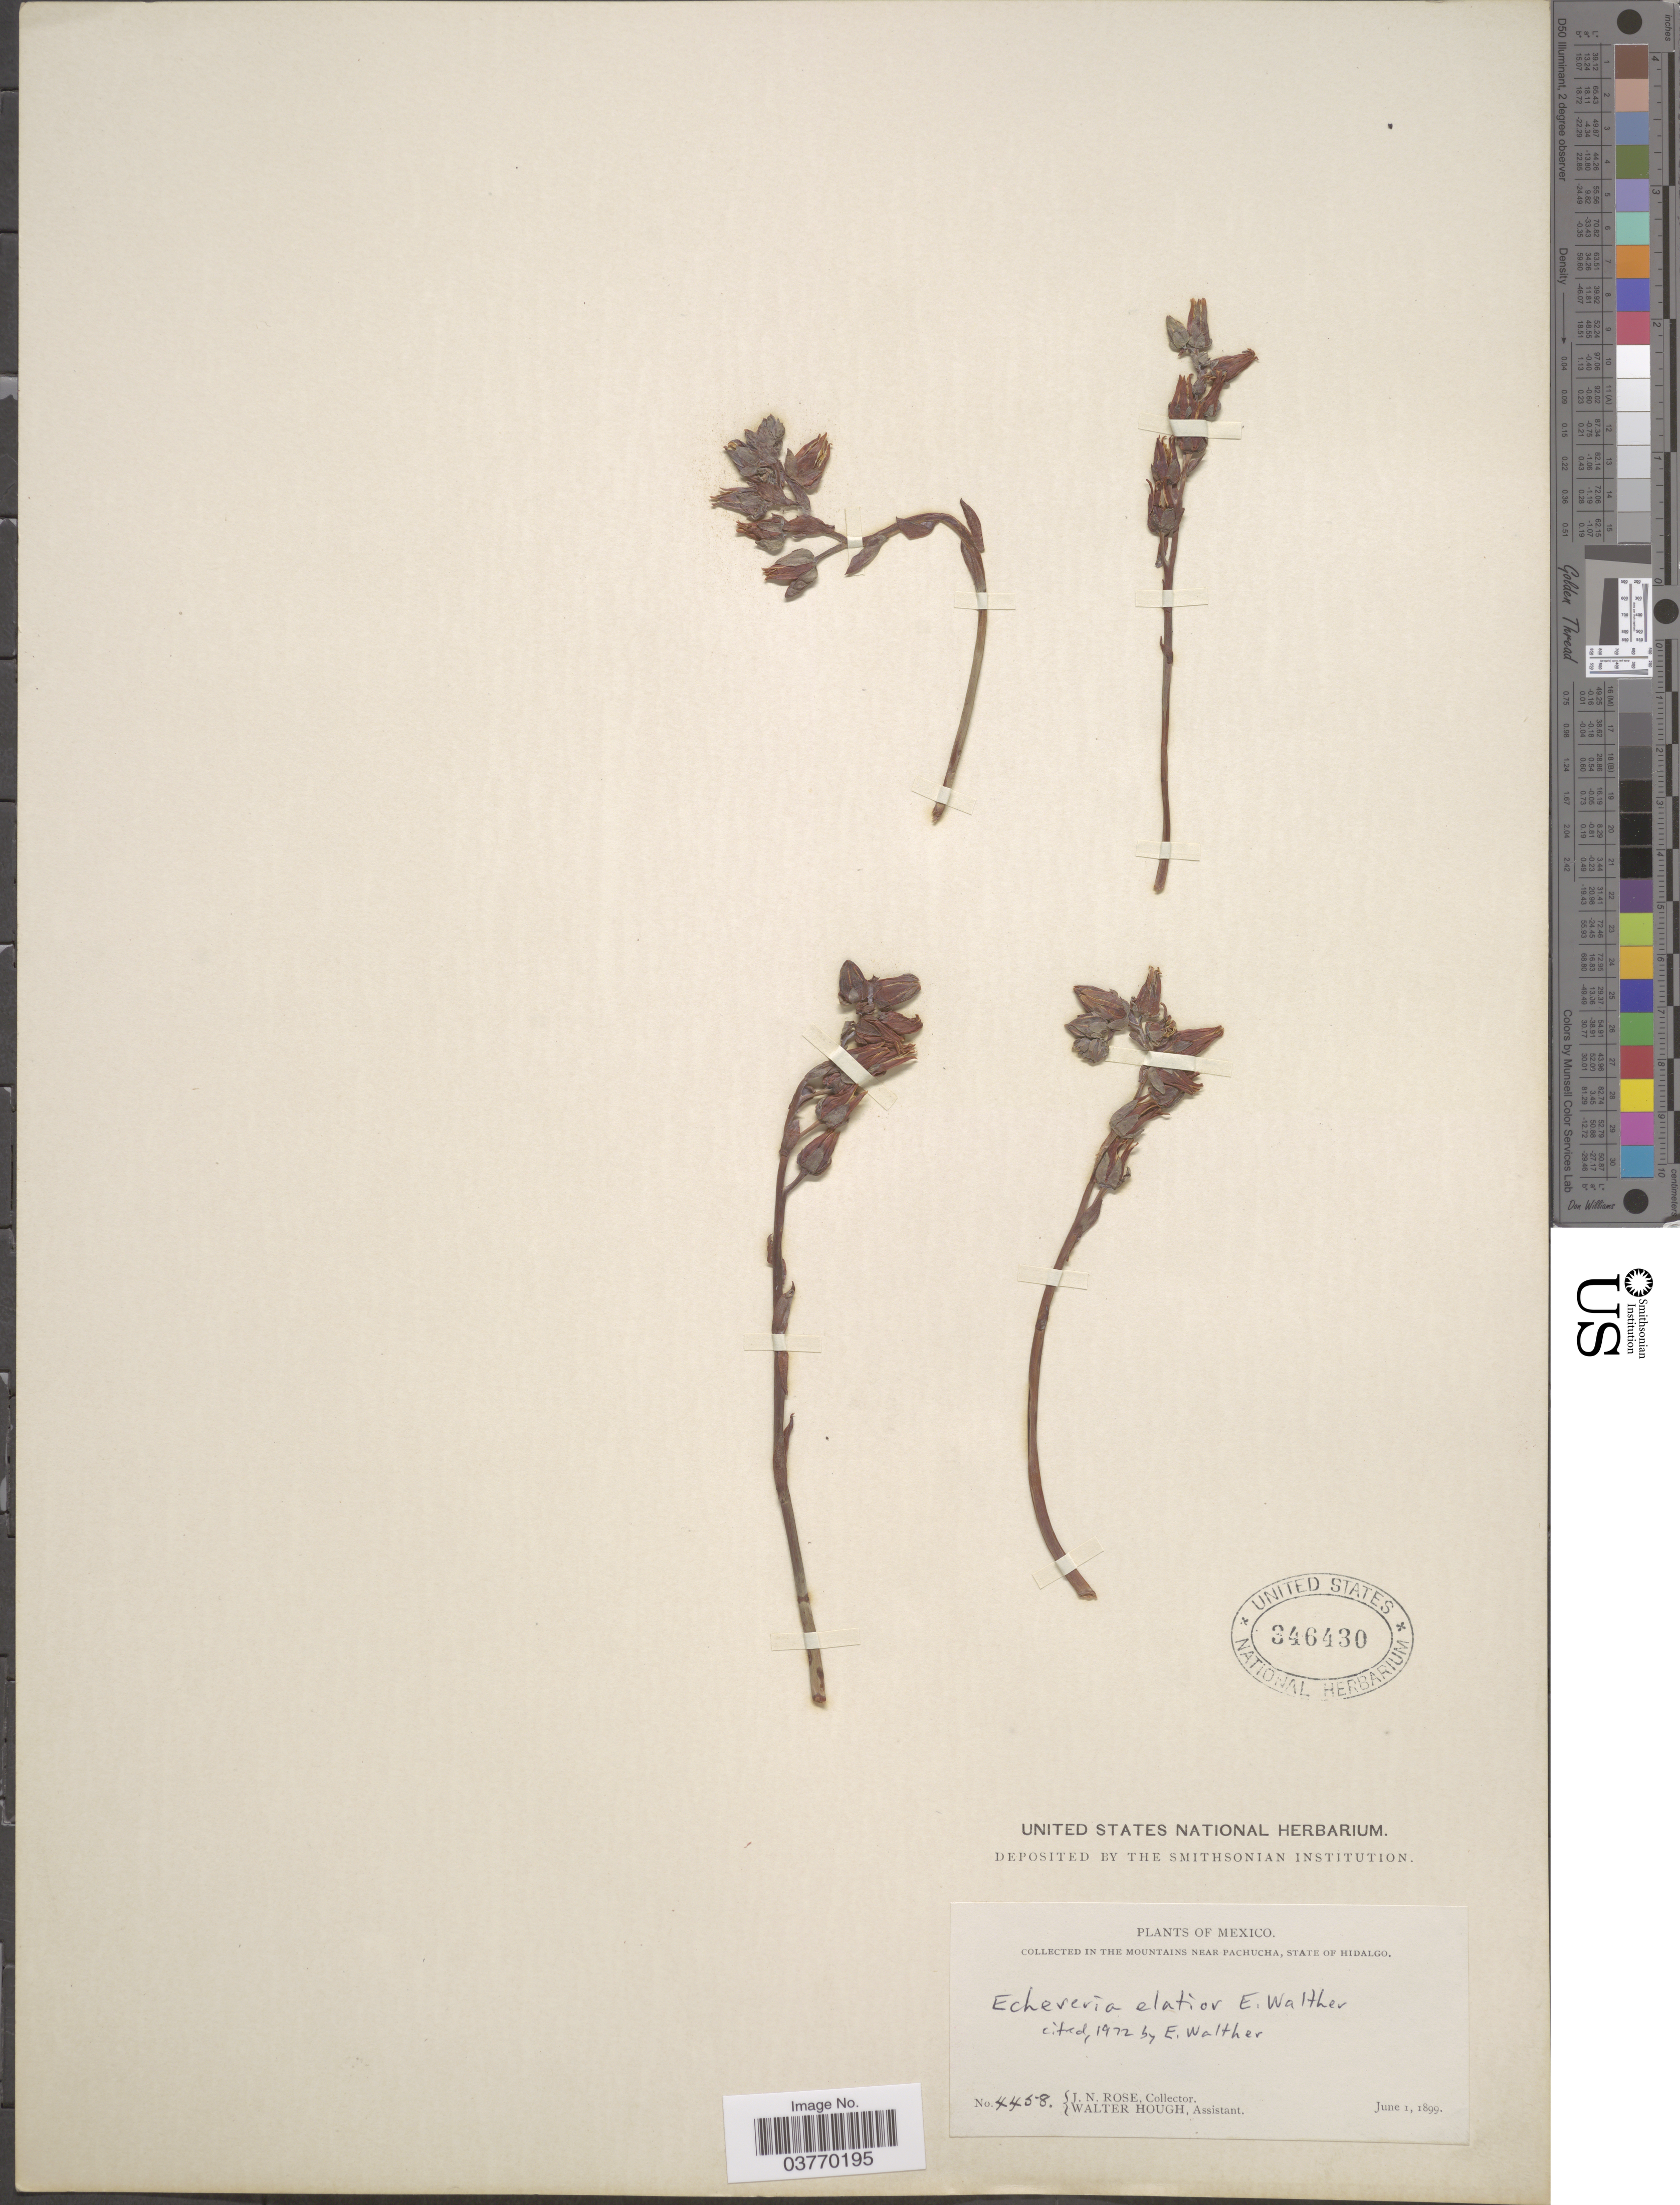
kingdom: Plantae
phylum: Tracheophyta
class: Magnoliopsida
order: Saxifragales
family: Crassulaceae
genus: Echeveria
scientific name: Echeveria elatior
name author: E. Walther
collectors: J. N. Rose & W. Hough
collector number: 4458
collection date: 1899-06-01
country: Mexico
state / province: Hidalgo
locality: The mountains near Pachuca.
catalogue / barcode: US 346430